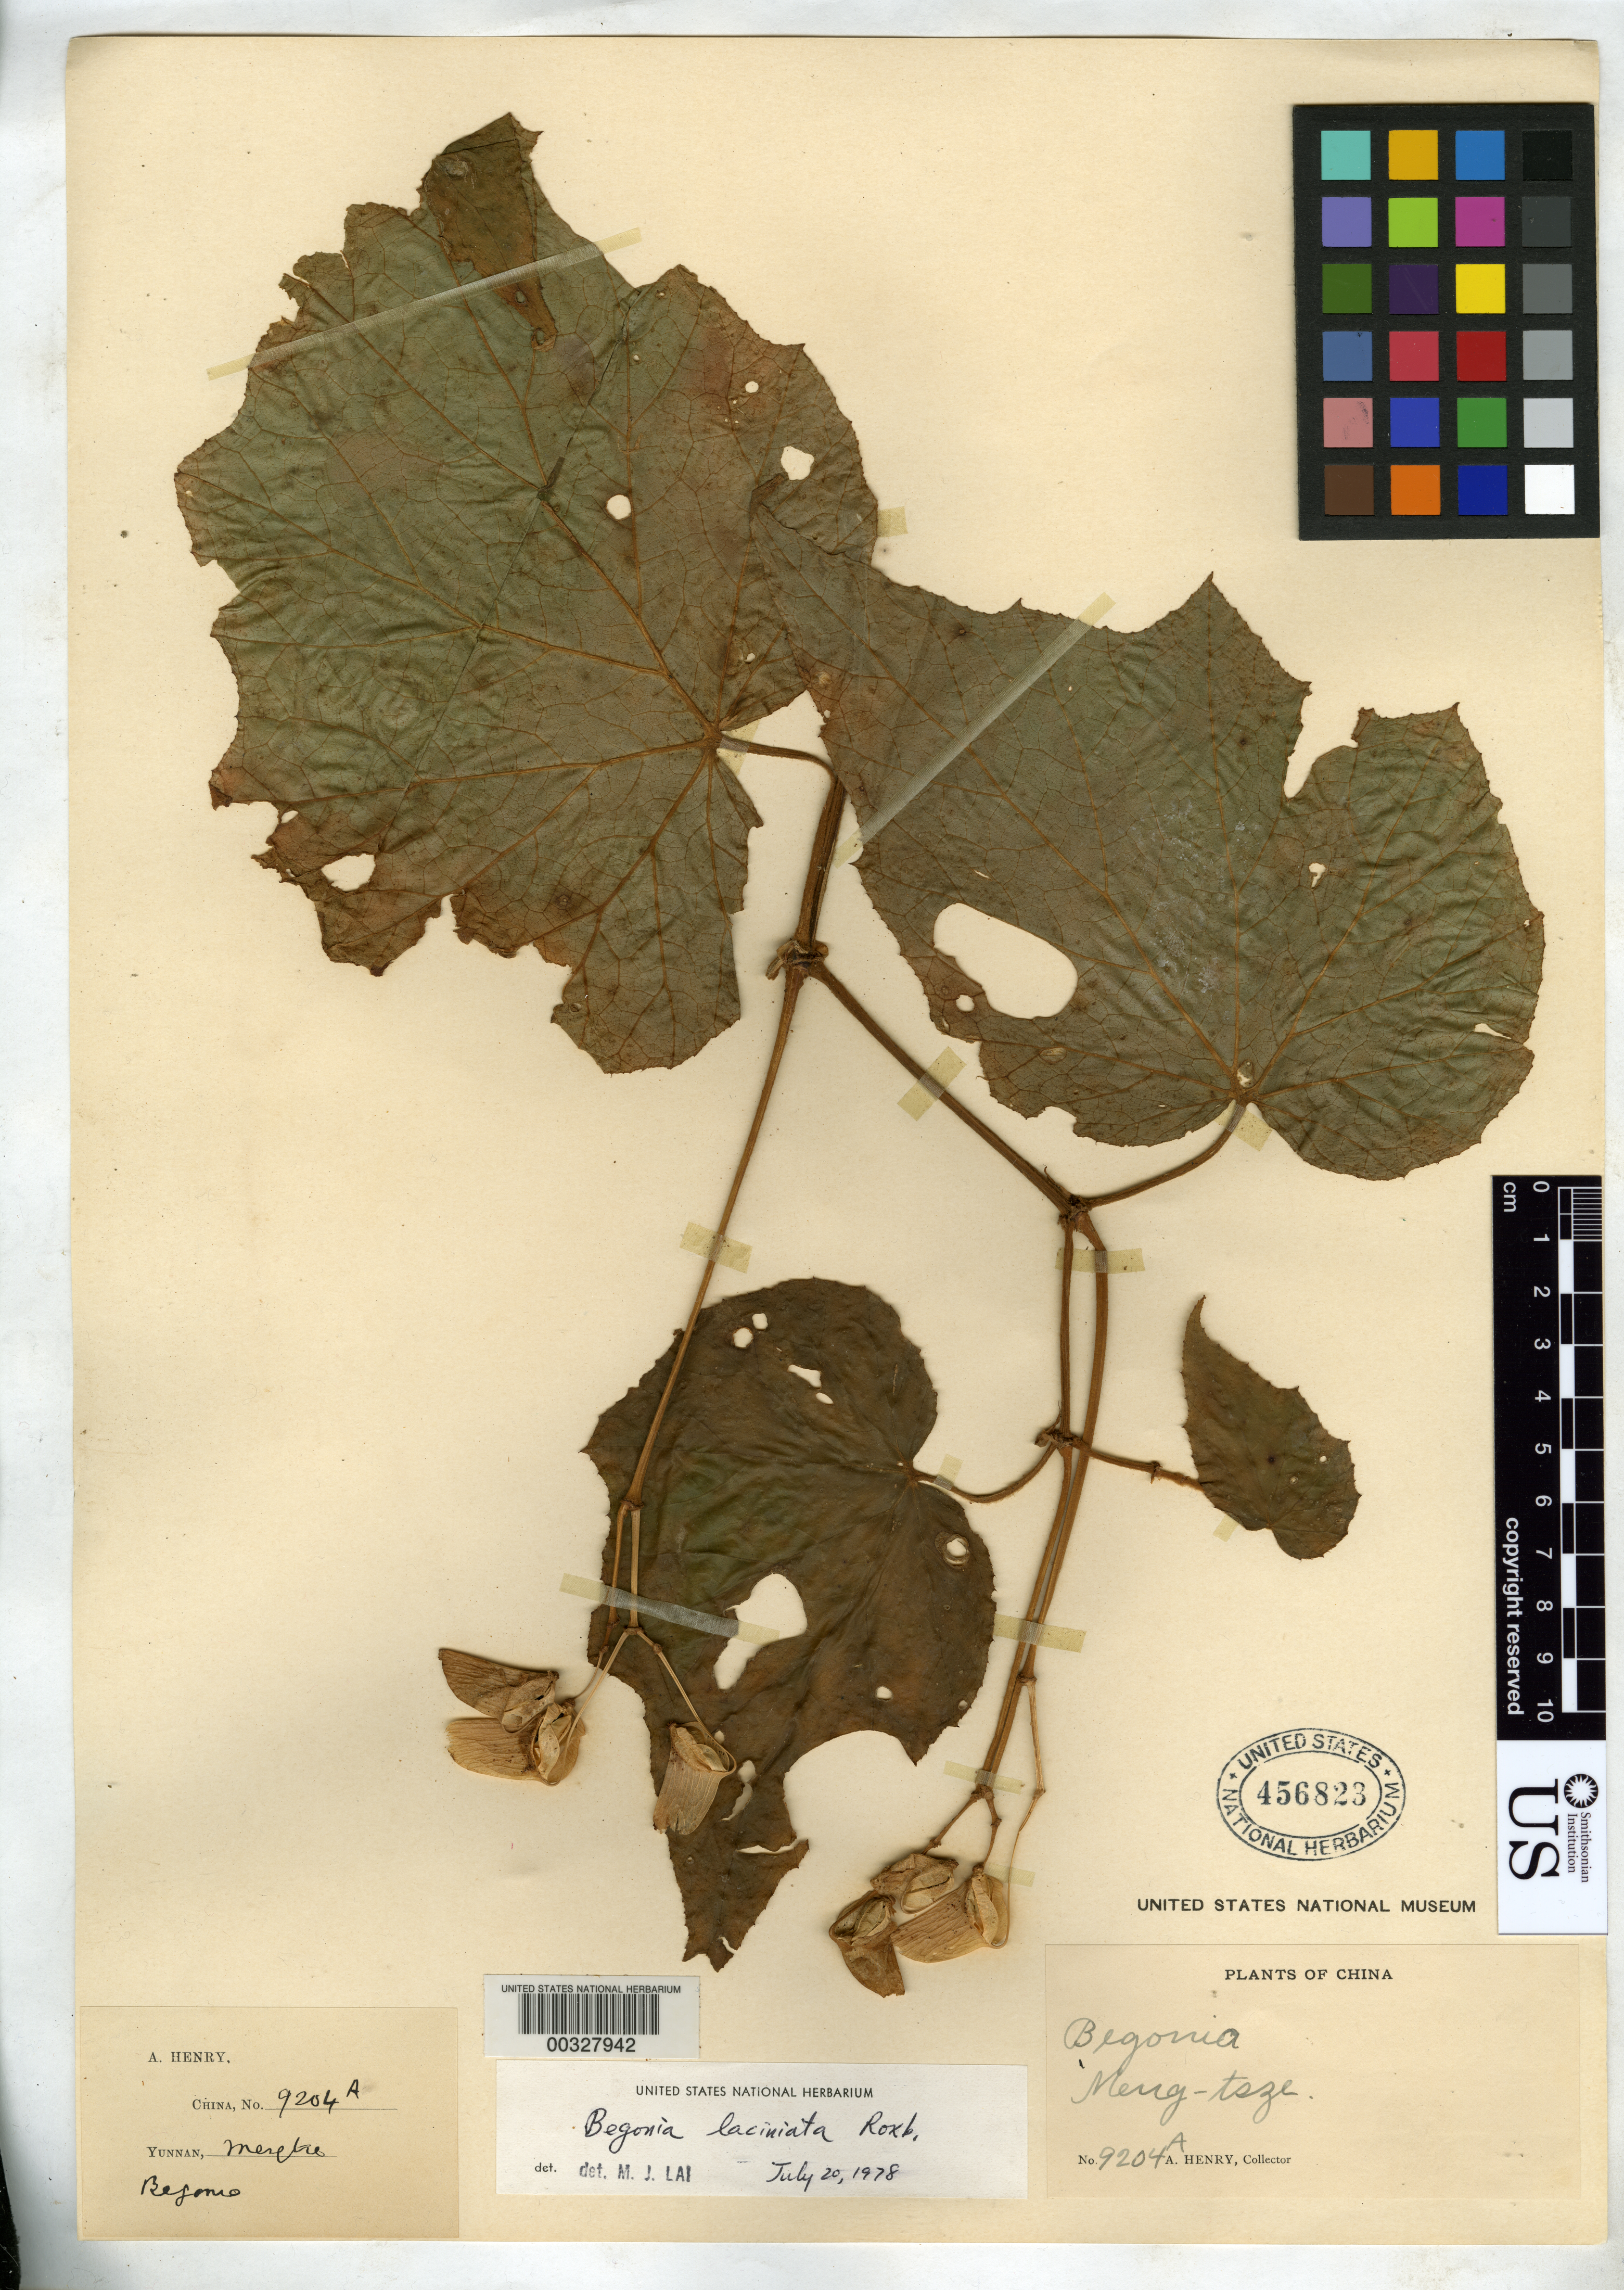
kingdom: Plantae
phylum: Tracheophyta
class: Magnoliopsida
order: Cucurbitales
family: Begoniaceae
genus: Begonia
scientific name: Begonia palmata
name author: D. Don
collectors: A. Henry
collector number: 9204 A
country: China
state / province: Yunnan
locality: Meng-tsze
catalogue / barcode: US 456823